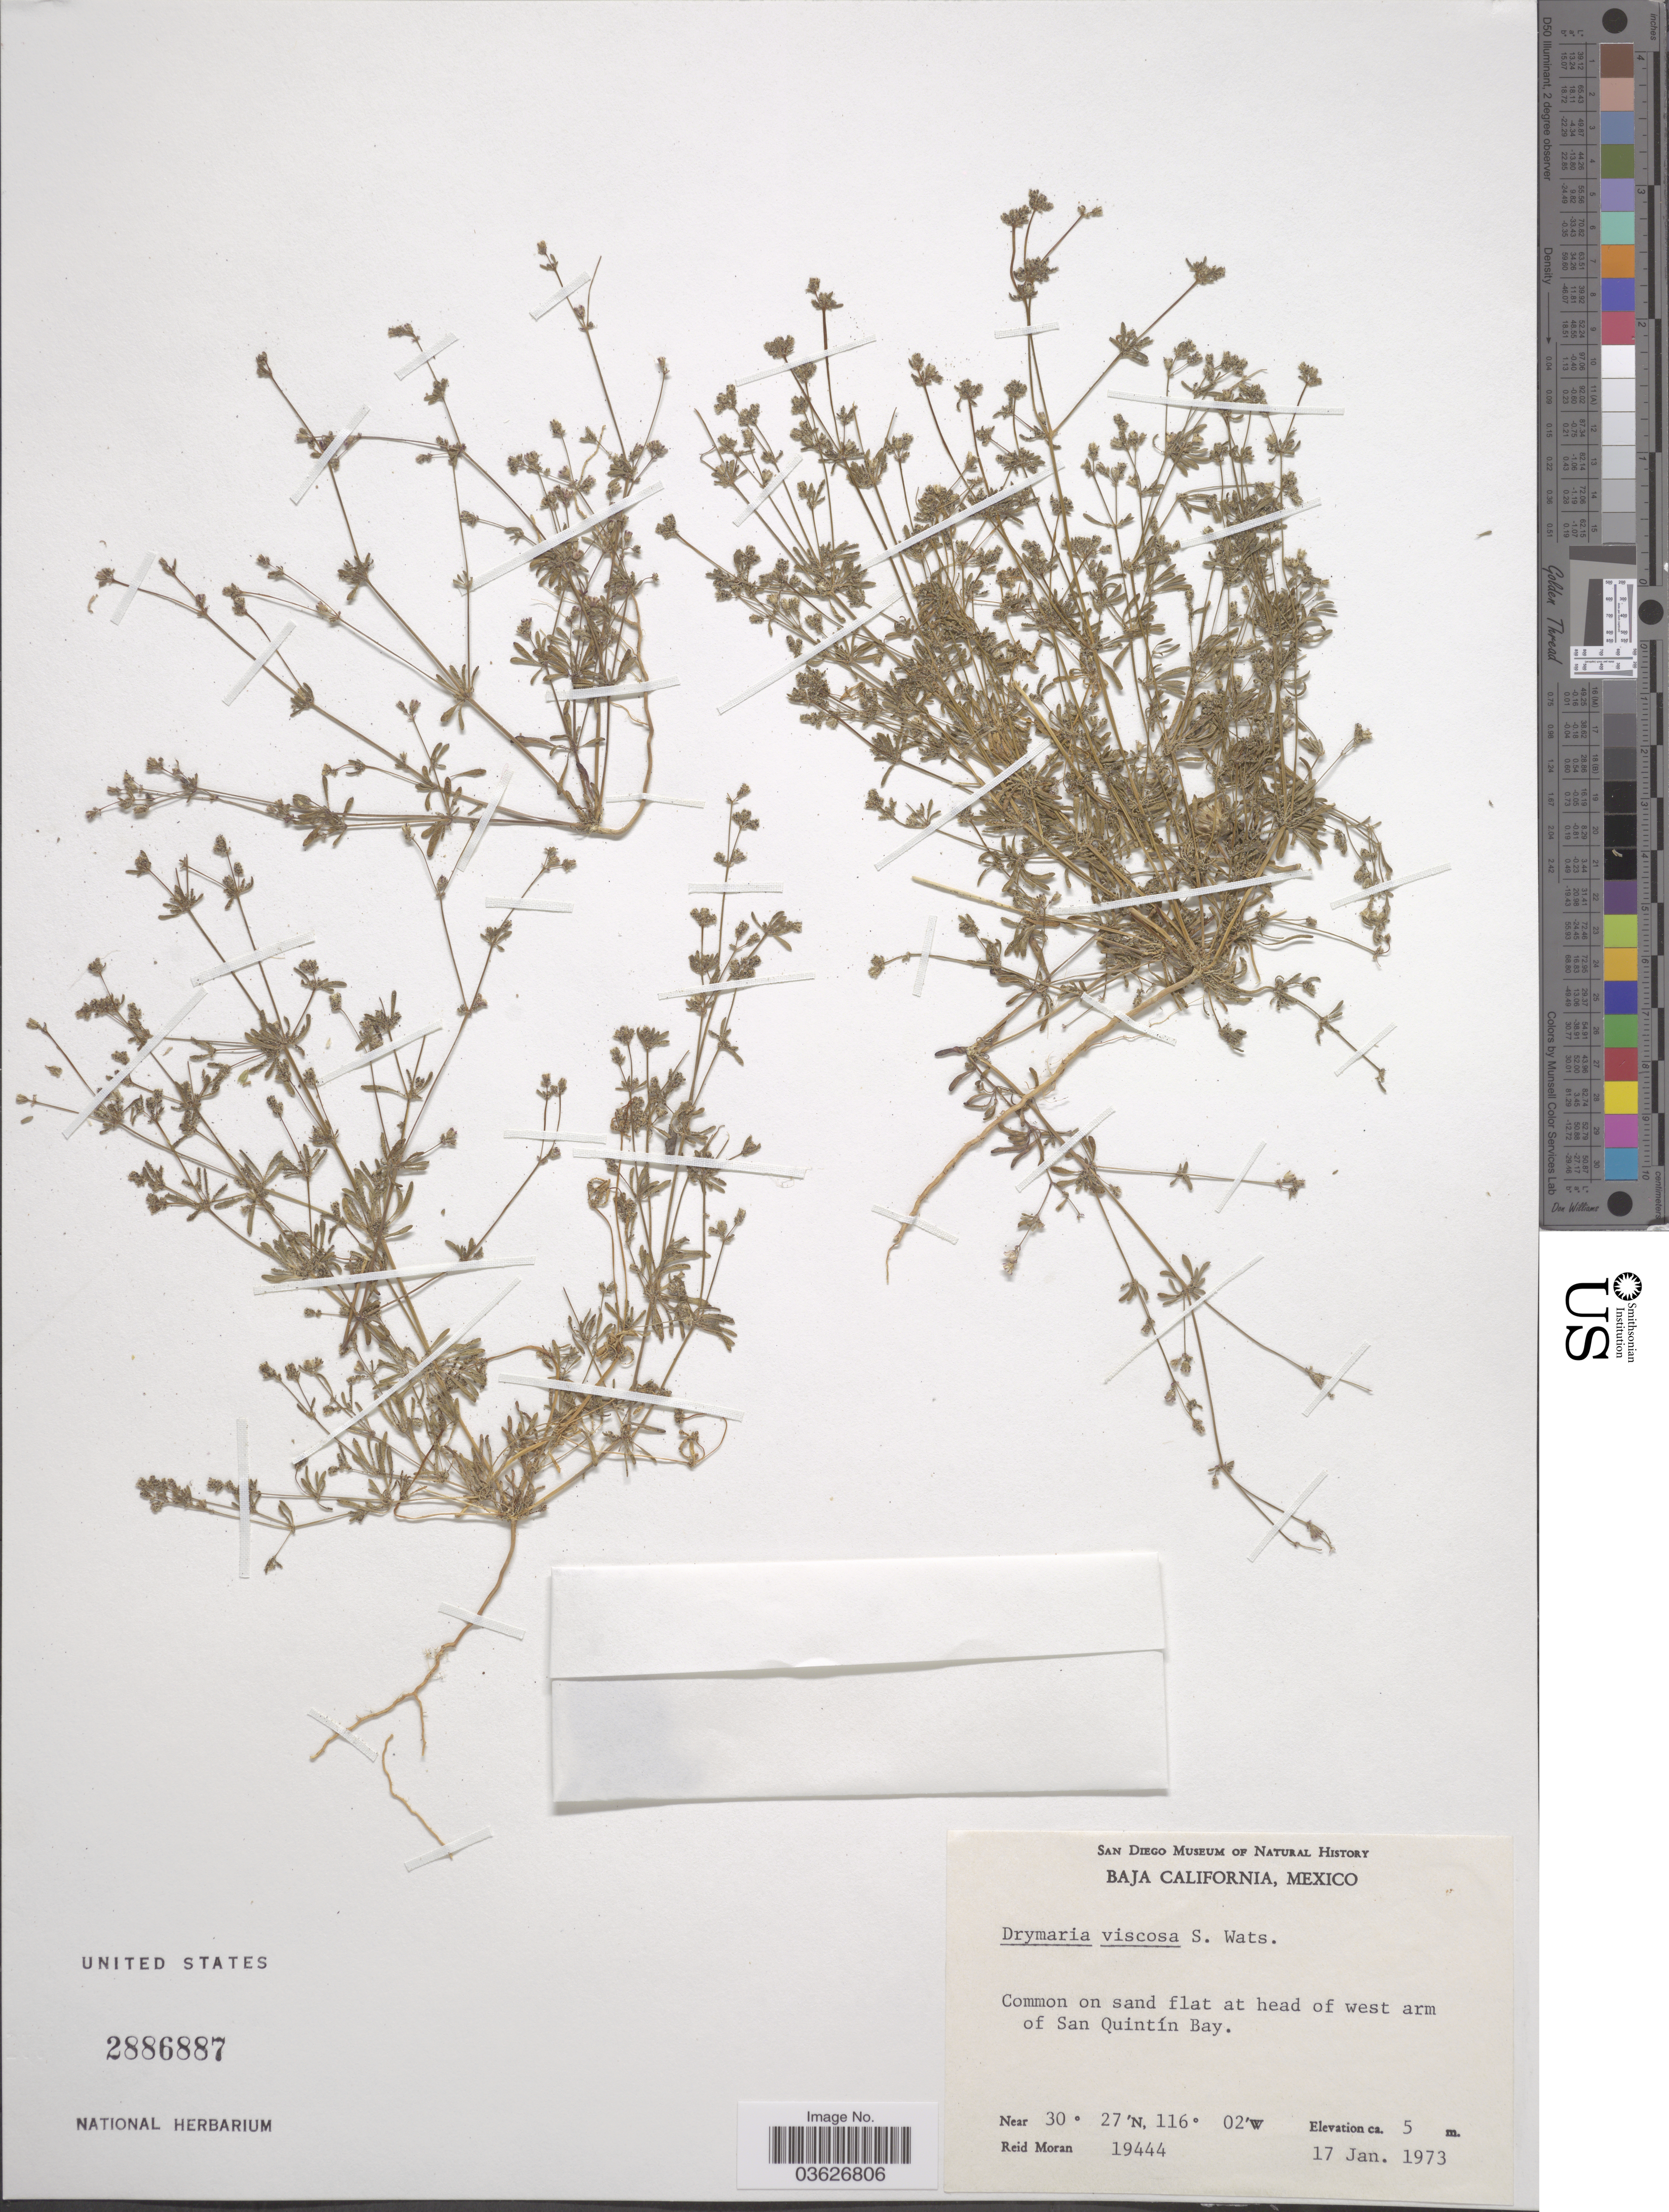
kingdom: Plantae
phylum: Tracheophyta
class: Magnoliopsida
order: Caryophyllales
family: Caryophyllaceae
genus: Drymaria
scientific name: Drymaria viscosa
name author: S. Watson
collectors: R. Moran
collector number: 19444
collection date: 1973-01-17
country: Mexico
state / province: Baja California Norte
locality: At head of west arm of San Quintín Bay.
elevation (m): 5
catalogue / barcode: US 2886887